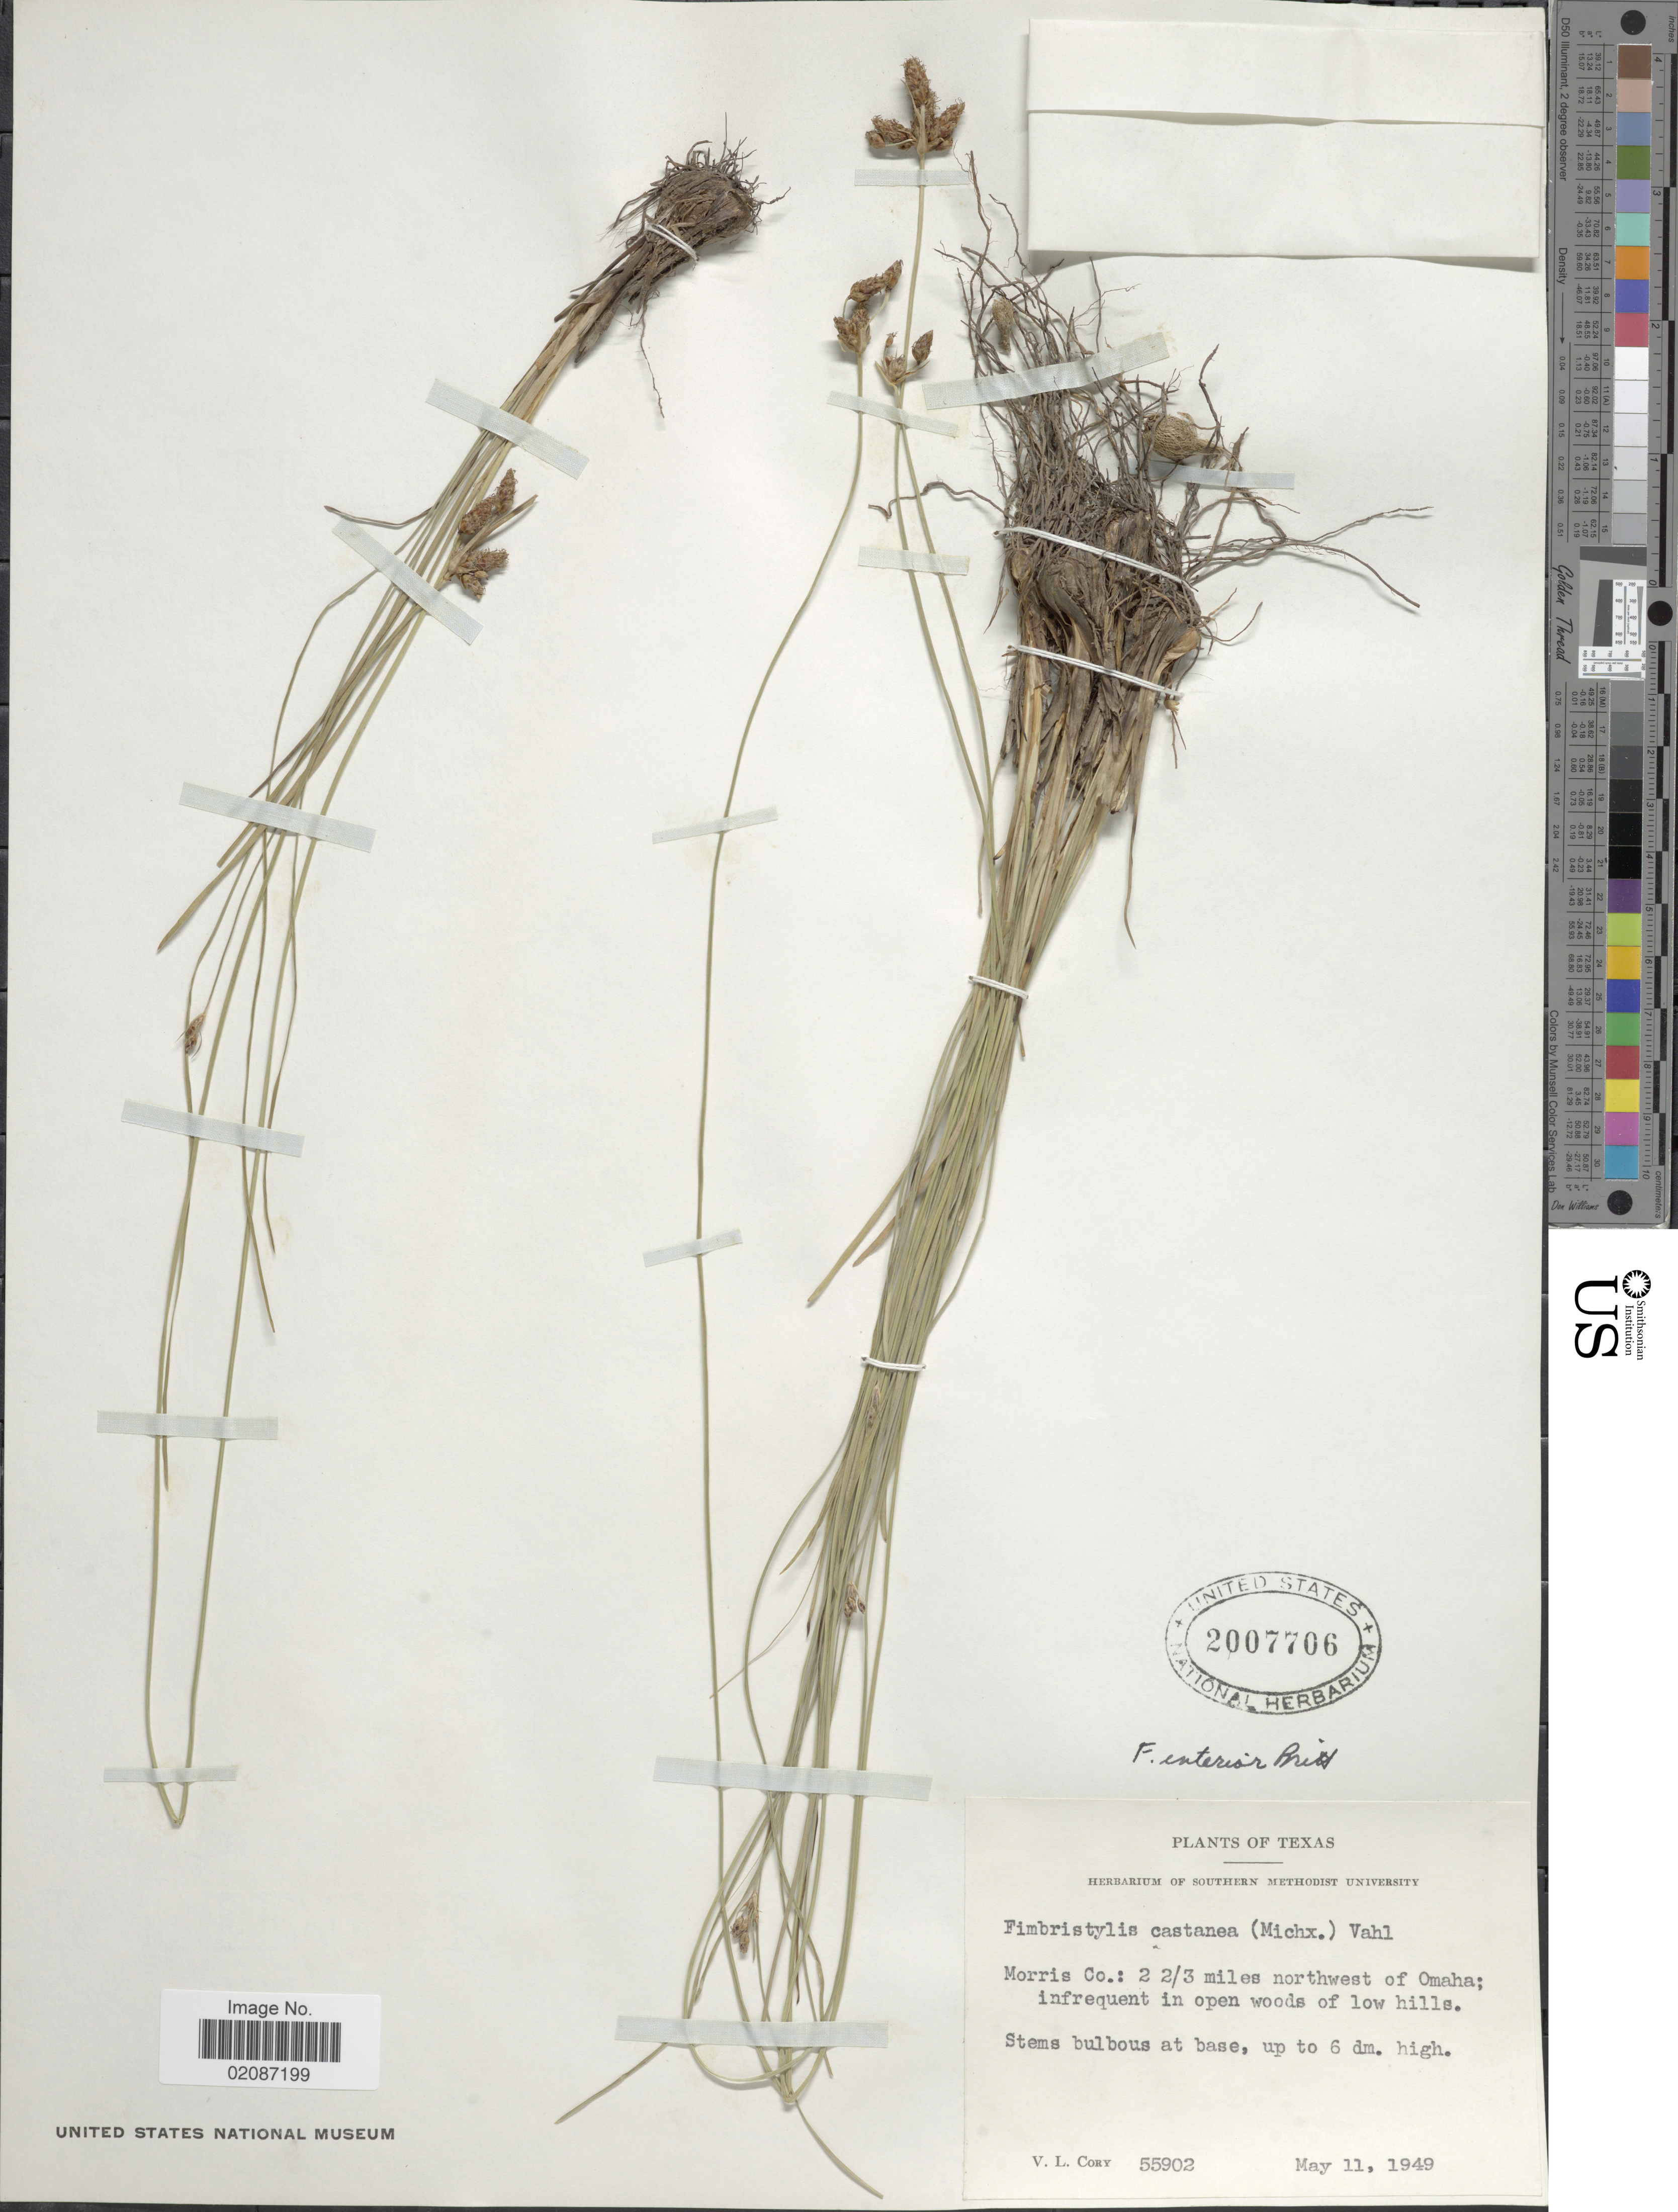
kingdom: Plantae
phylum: Tracheophyta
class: Liliopsida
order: Poales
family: Cyperaceae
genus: Fimbristylis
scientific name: Fimbristylis spadicea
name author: (L.) Vahl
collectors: V. Cory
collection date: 1949-05-11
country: United States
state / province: Texas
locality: Morris Co.: 2 2/3 miles northwest of Omaha; infrequent in open woods of low hills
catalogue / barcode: US 2007706